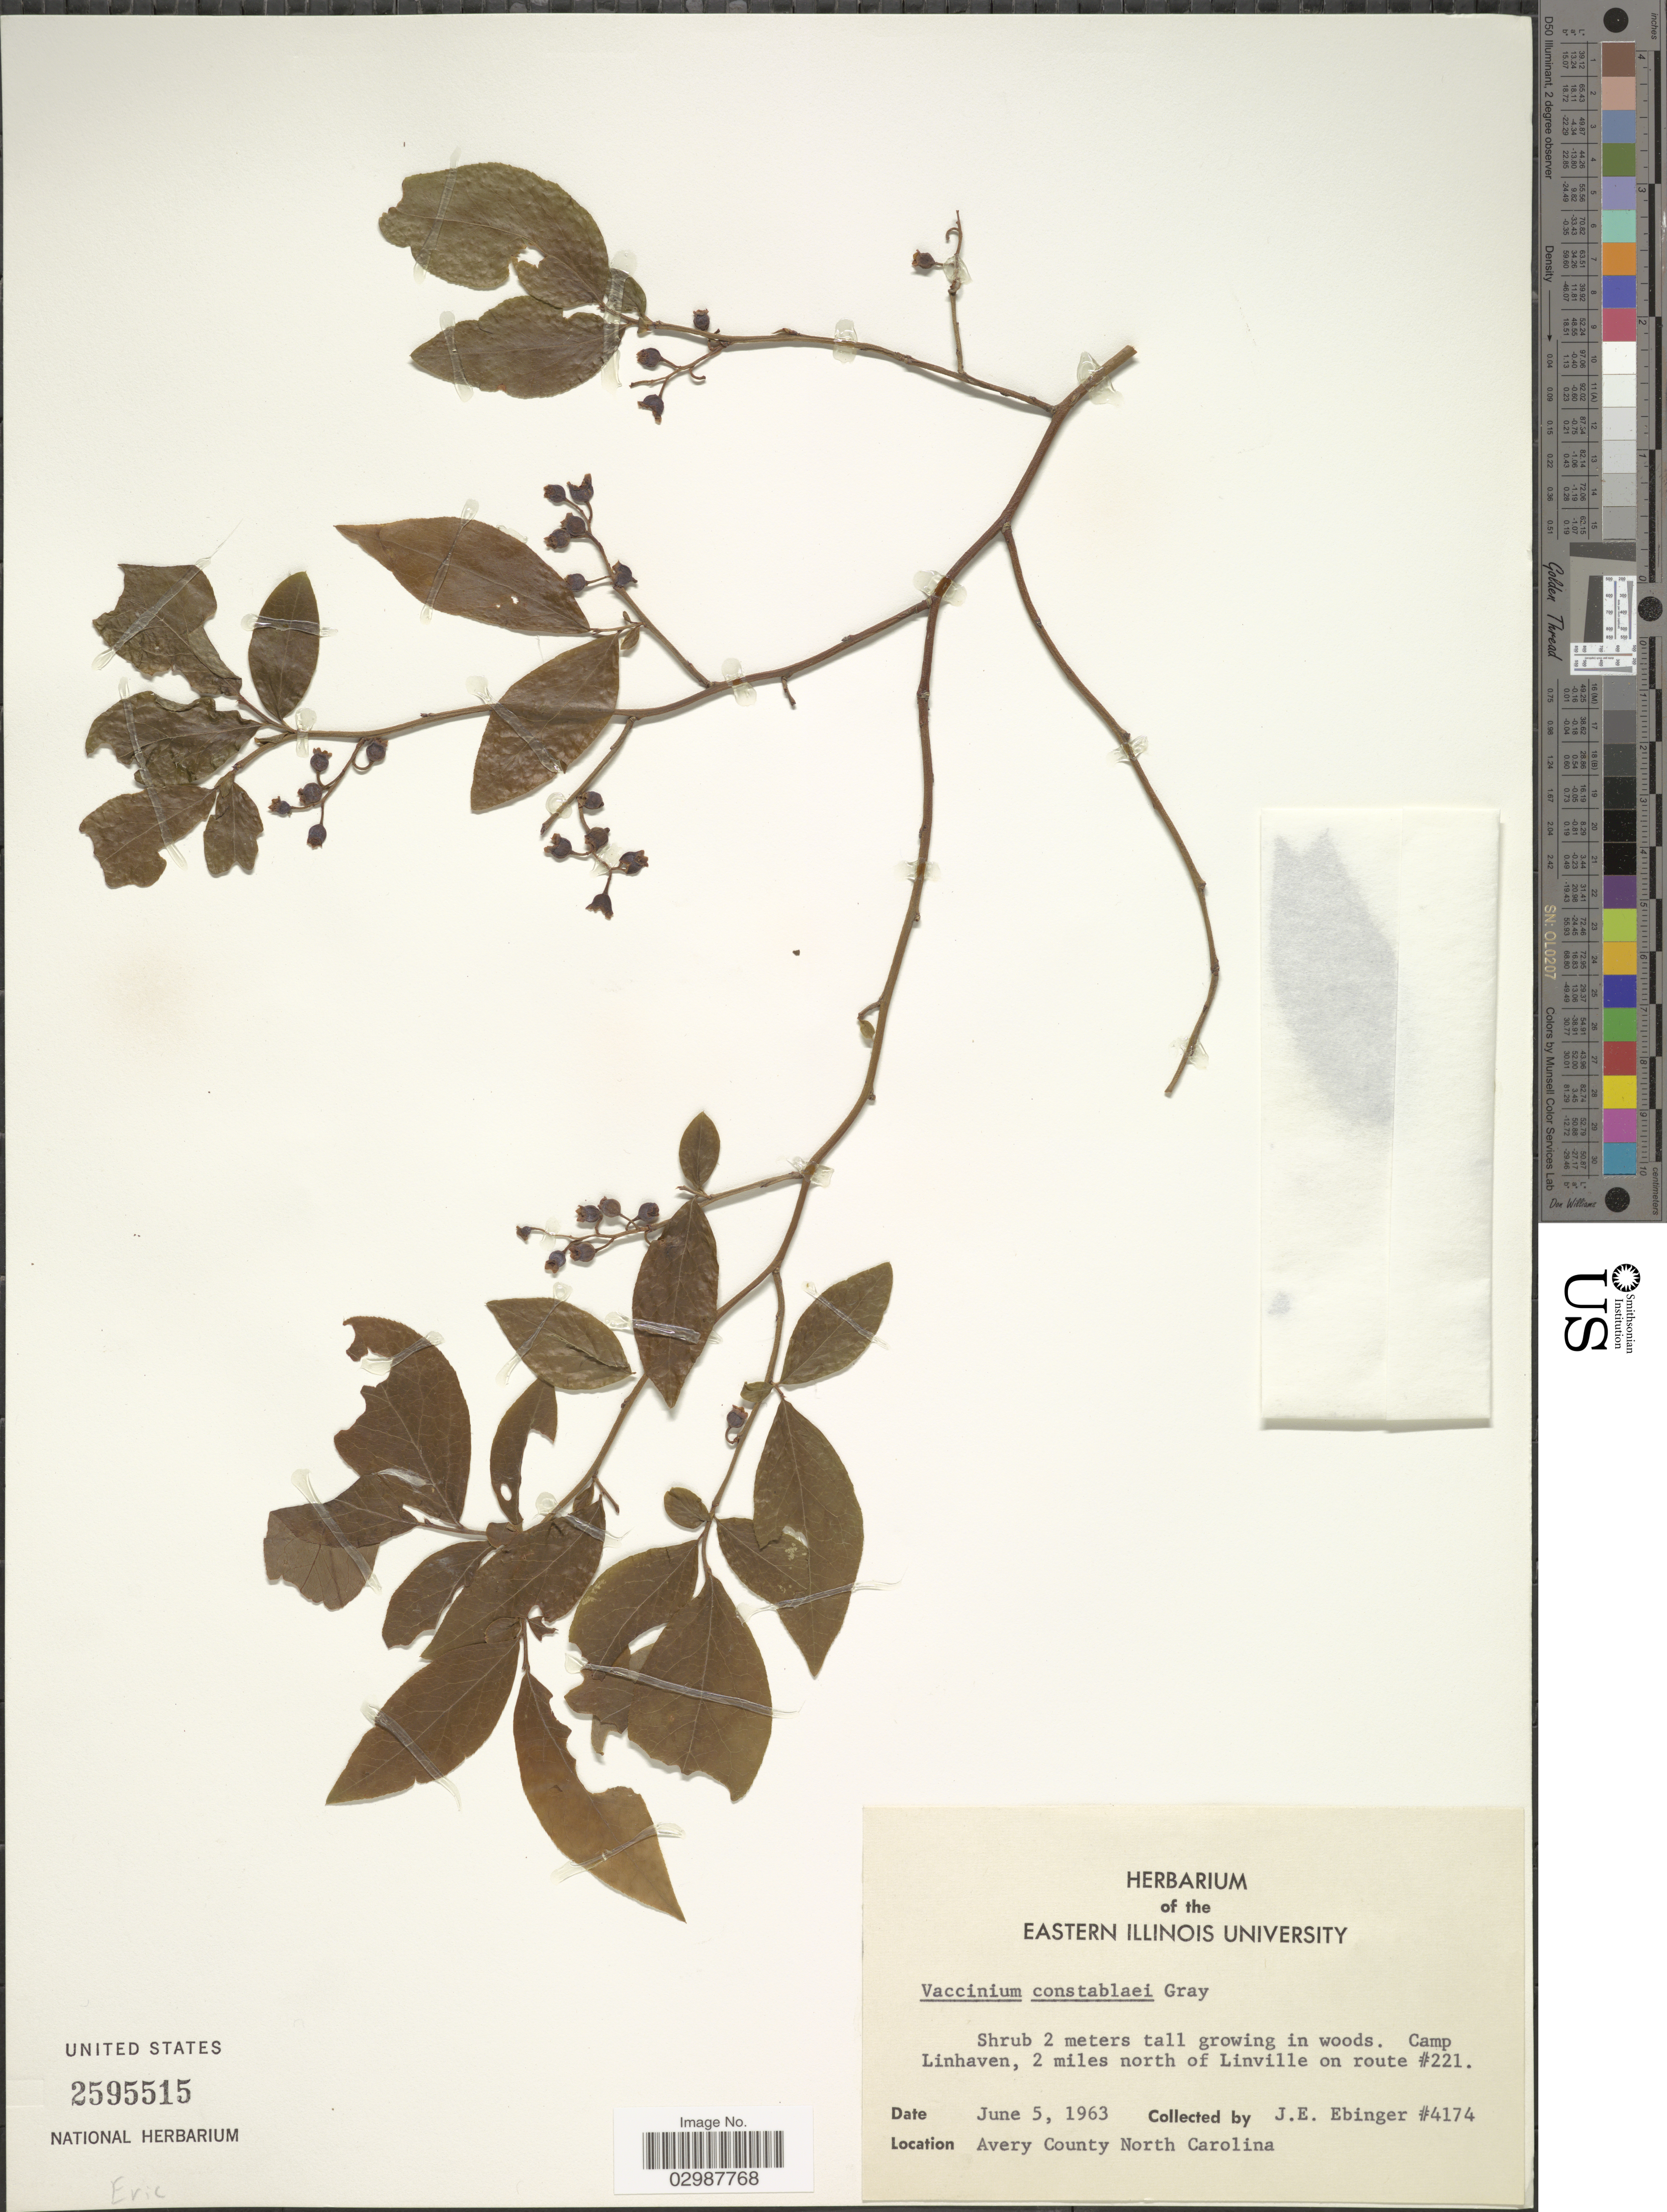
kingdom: Plantae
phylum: Tracheophyta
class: Magnoliopsida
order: Ericales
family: Ericaceae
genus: Vaccinium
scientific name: Vaccinium constablaei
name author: A. Gray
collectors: J. Ebinger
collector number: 4174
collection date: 1963-06-05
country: United States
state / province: North Carolina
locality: Camp Linhaven, 2 miles north of Linville on route #221. Avery County.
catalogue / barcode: US 2595515